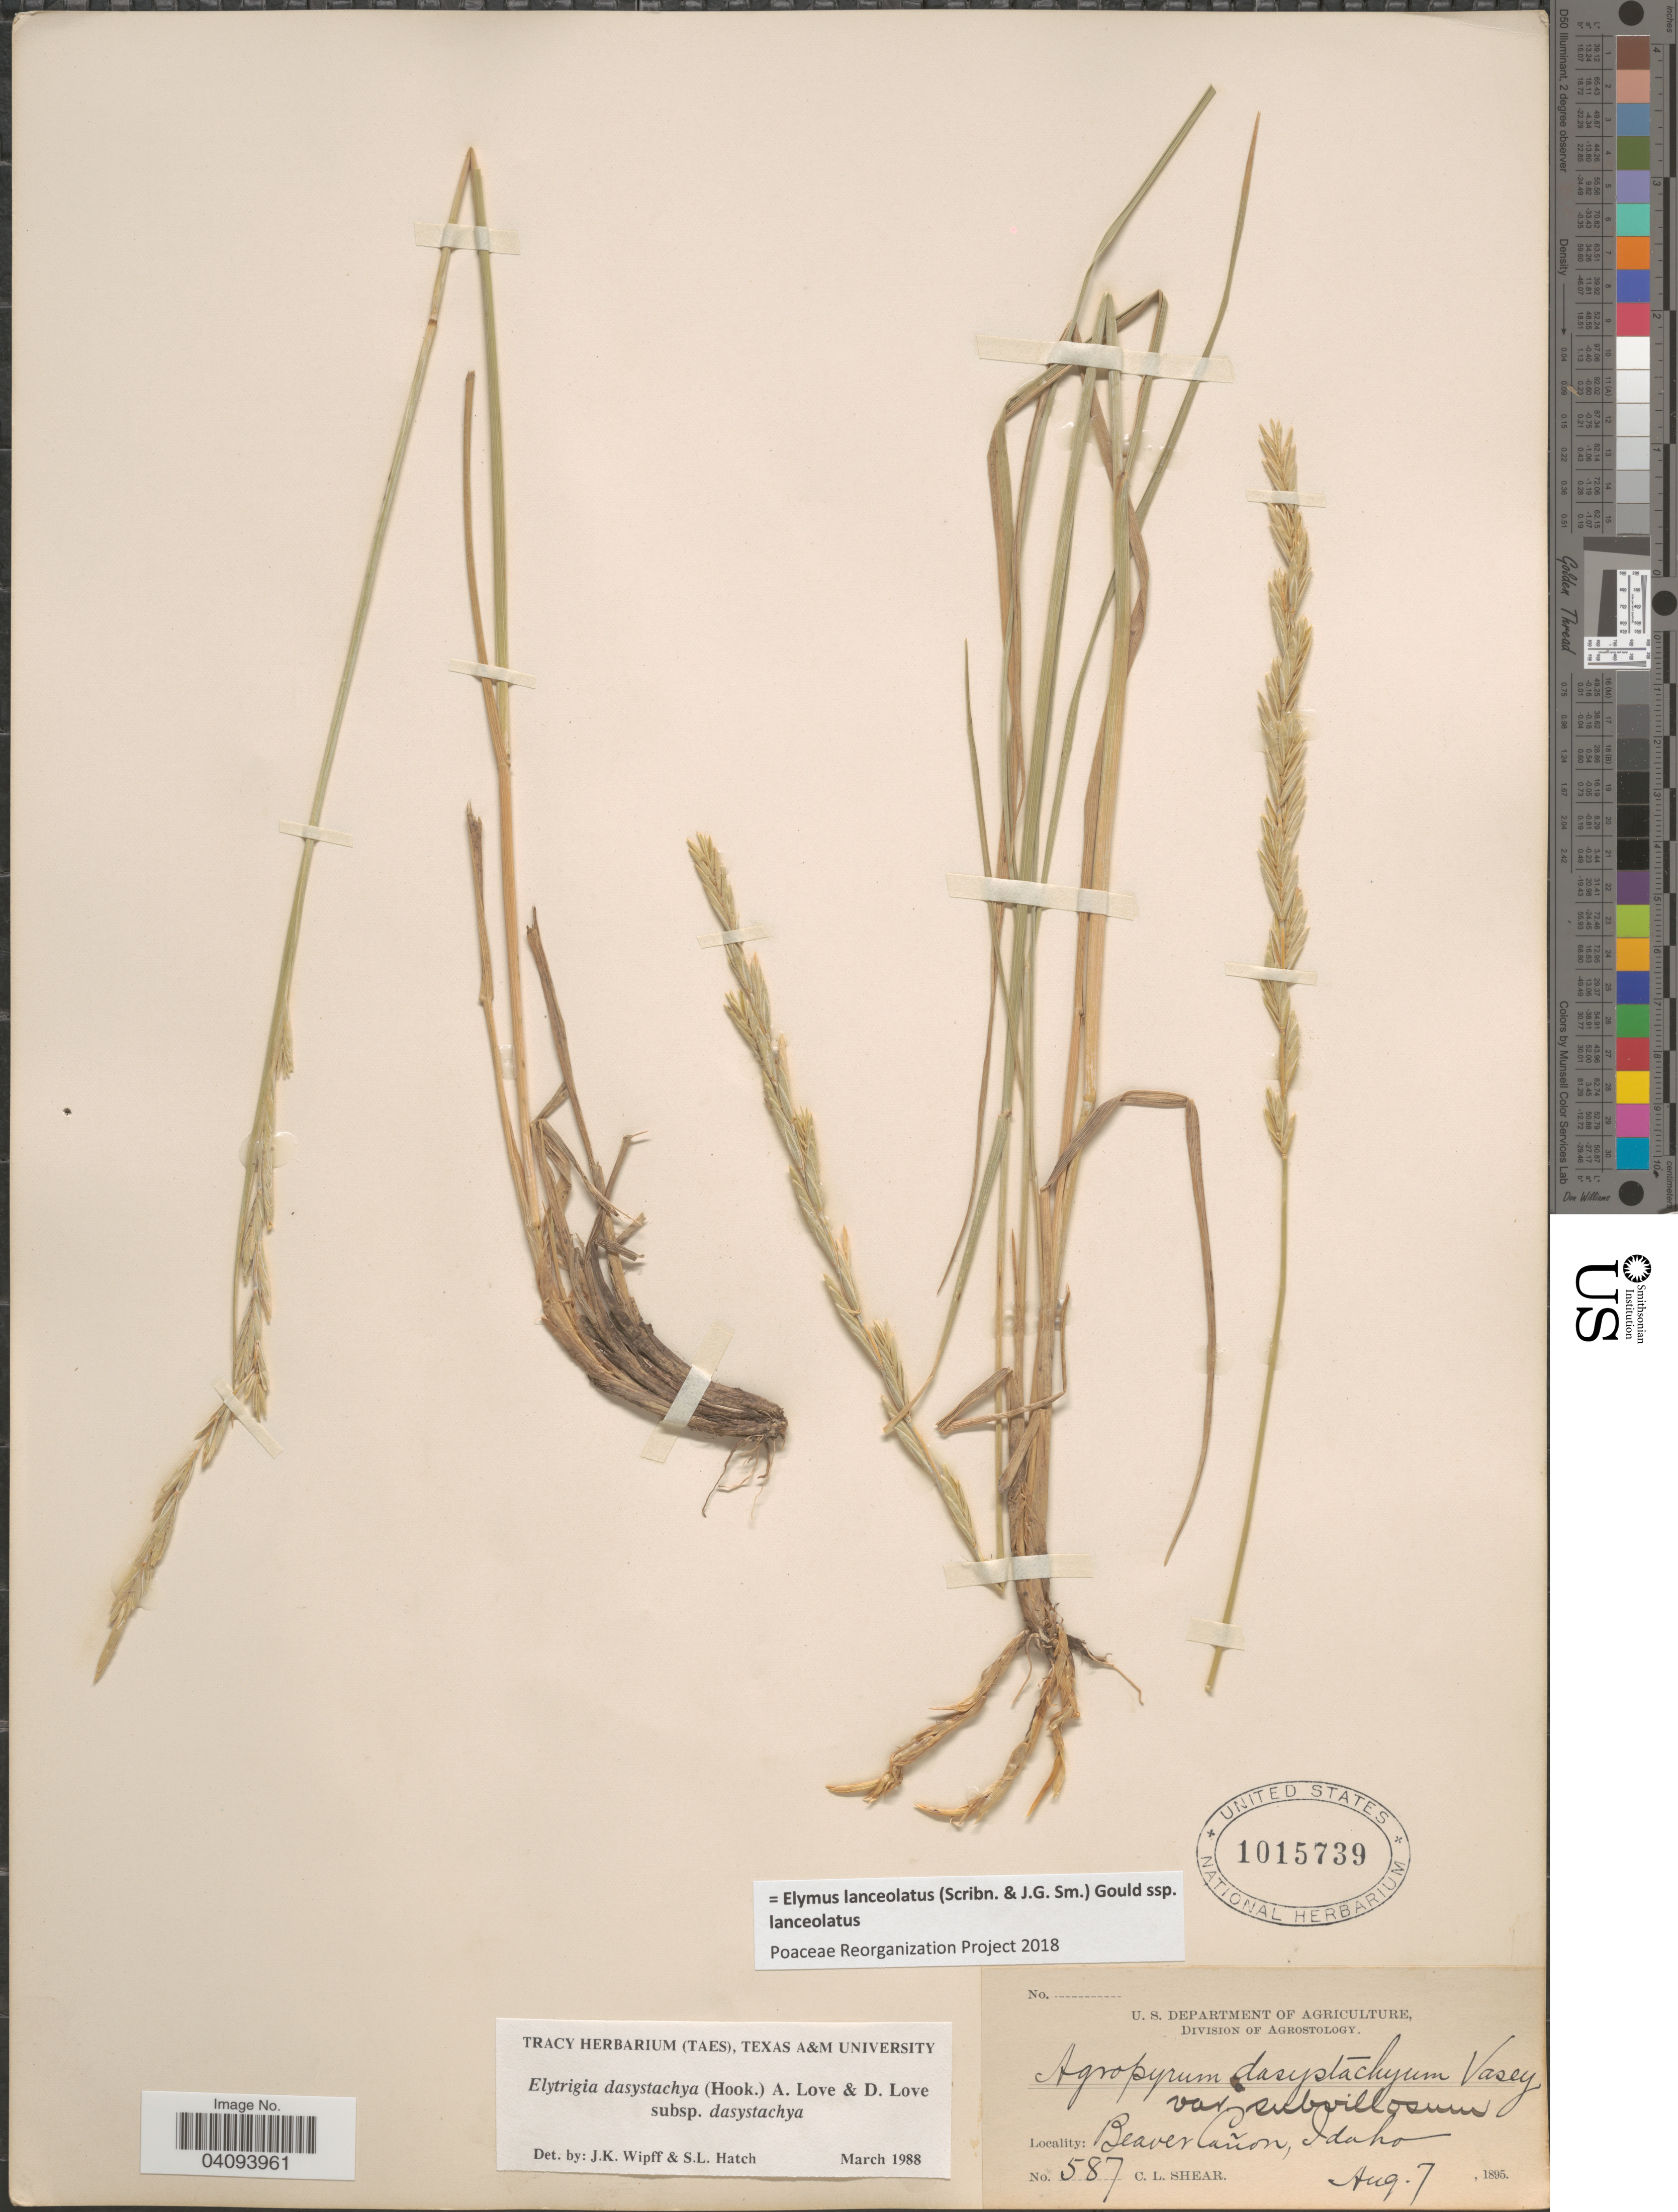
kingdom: Plantae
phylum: Tracheophyta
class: Liliopsida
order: Poales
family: Poaceae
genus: Elymus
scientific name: Elymus lanceolatus subsp. lanceolatus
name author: (Scribn. & J.G. Sm.) Gould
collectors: C. L. Shear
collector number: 587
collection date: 1895-08-07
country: United States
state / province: Idaho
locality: Beaver Cañon.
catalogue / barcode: US 1015739